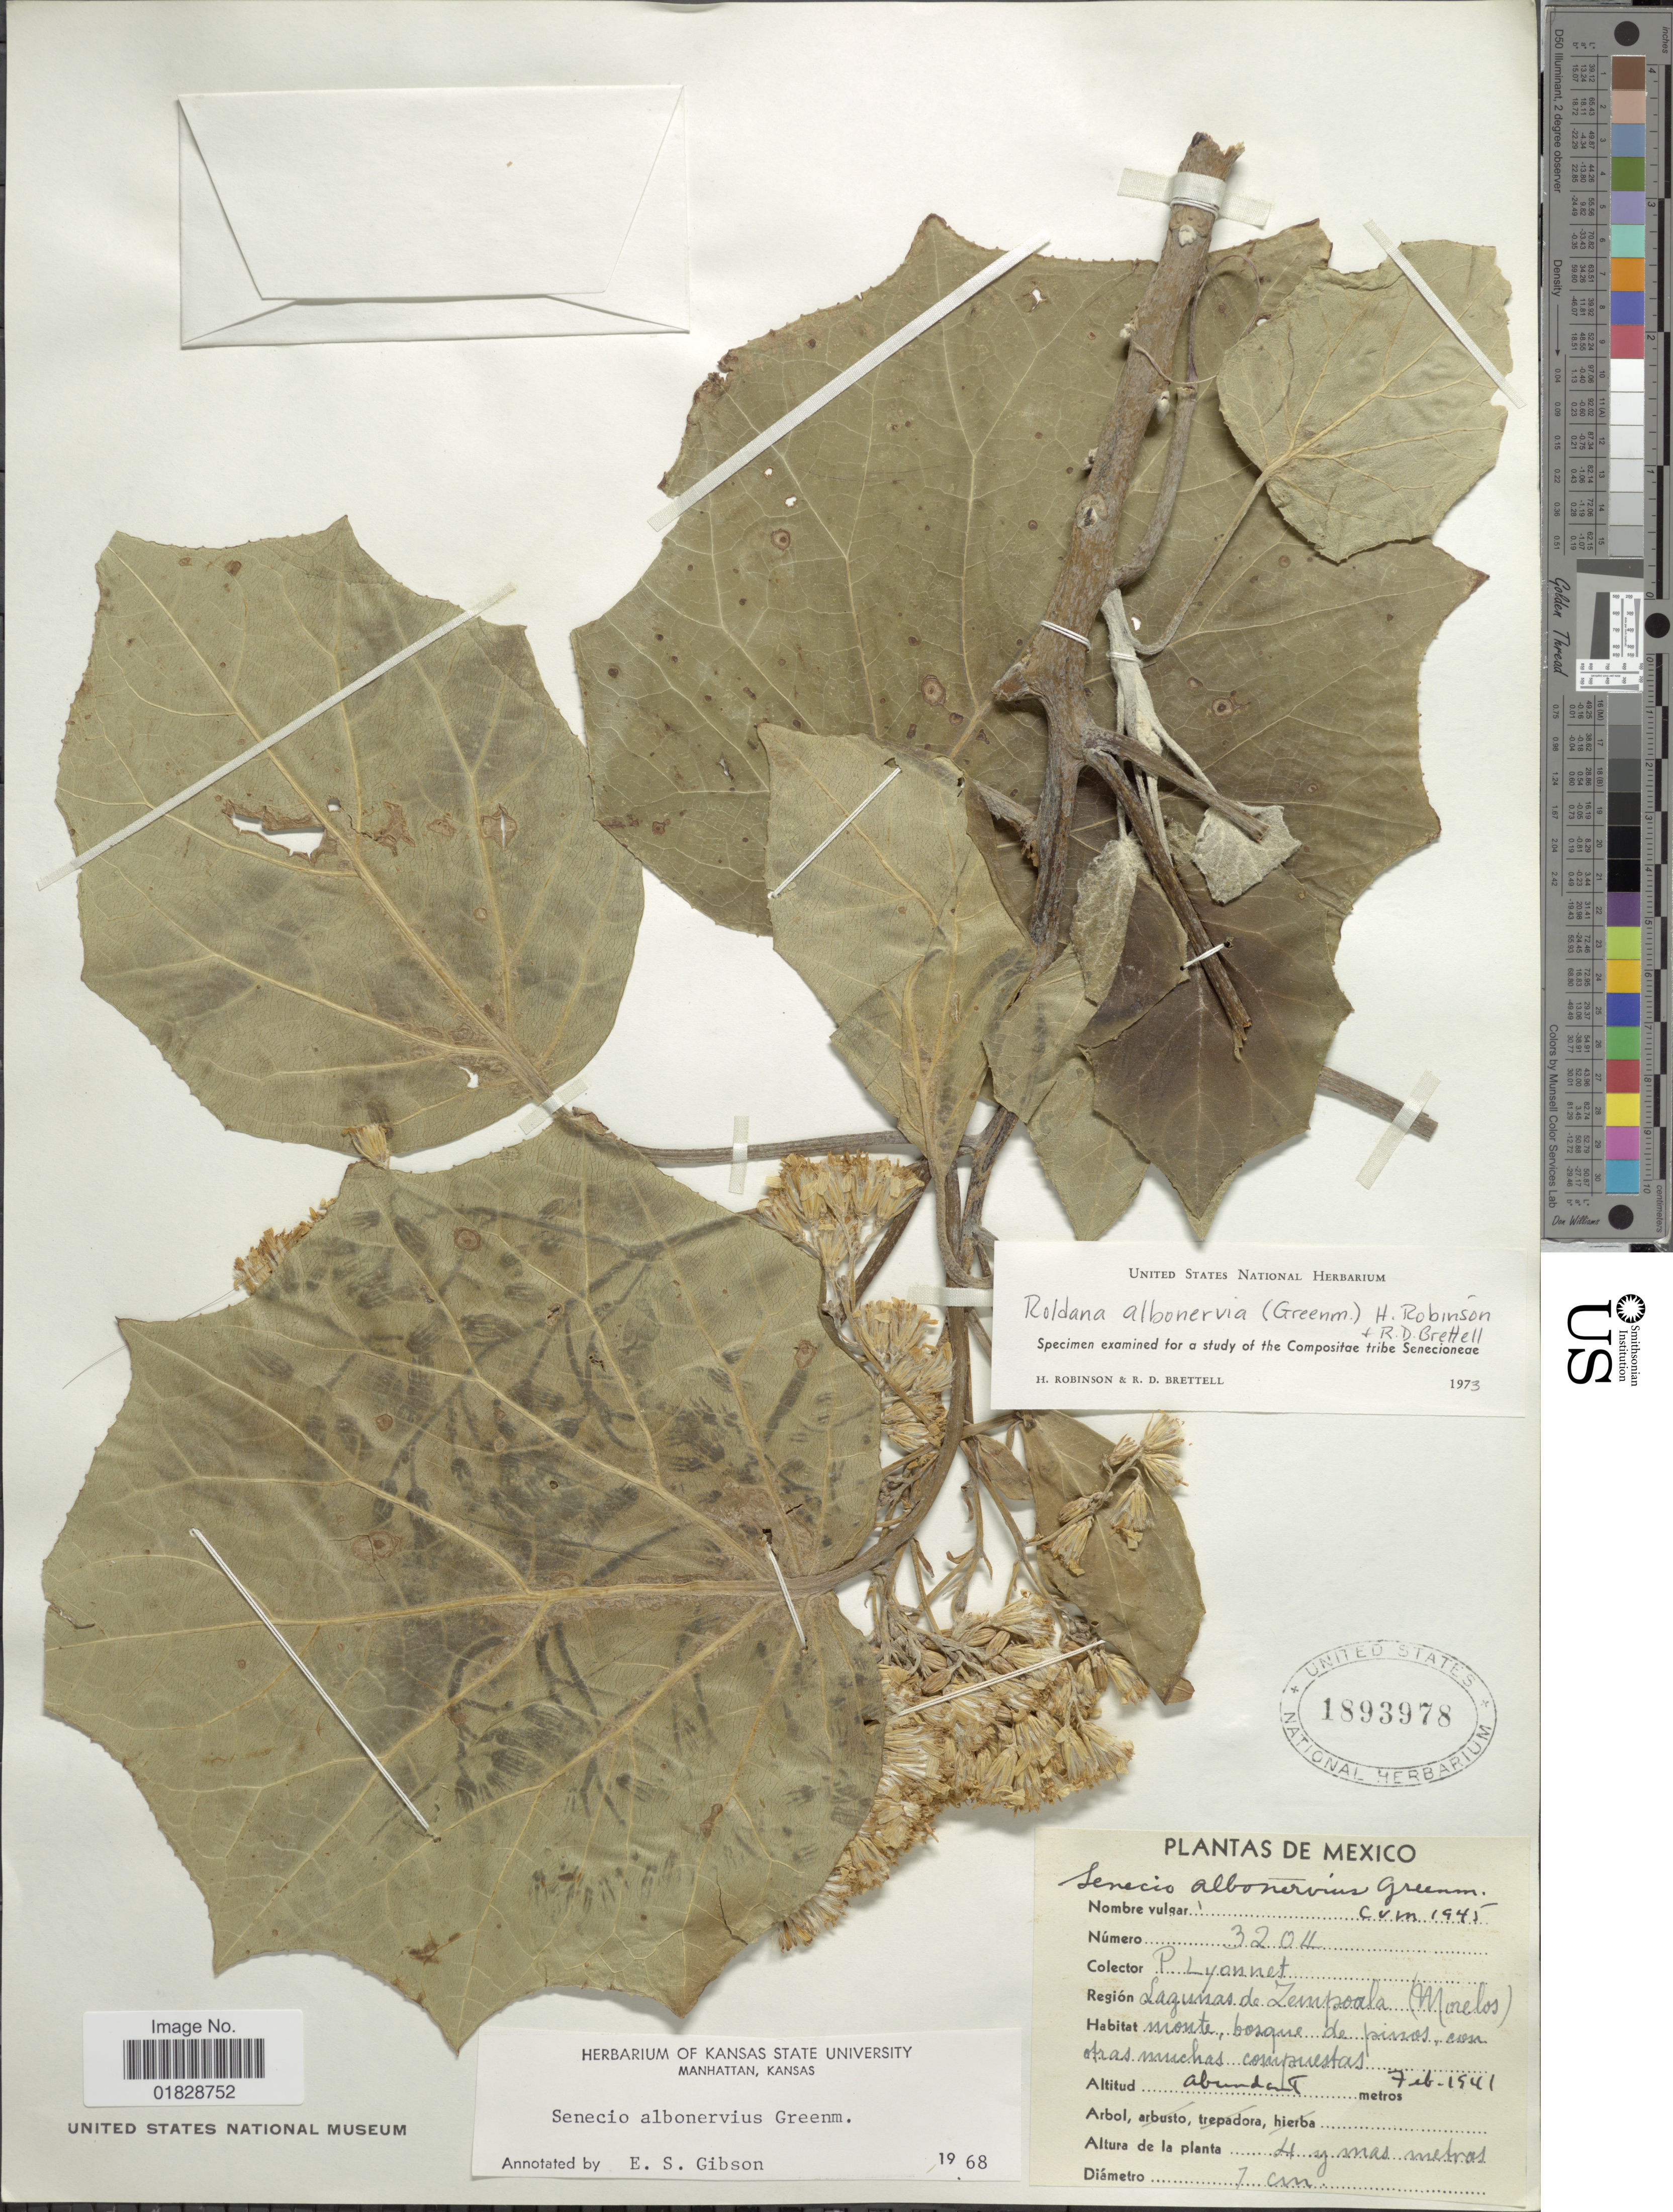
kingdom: Plantae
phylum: Tracheophyta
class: Magnoliopsida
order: Asterales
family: Asteraceae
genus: Roldana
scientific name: Roldana albonervia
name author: (Greenm.) H. Rob. & Brettell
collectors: P. Lyonnet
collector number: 3204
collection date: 1941-02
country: Mexico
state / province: Morelos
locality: Lagunas de Zempoala (Morelos)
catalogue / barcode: US 1893978